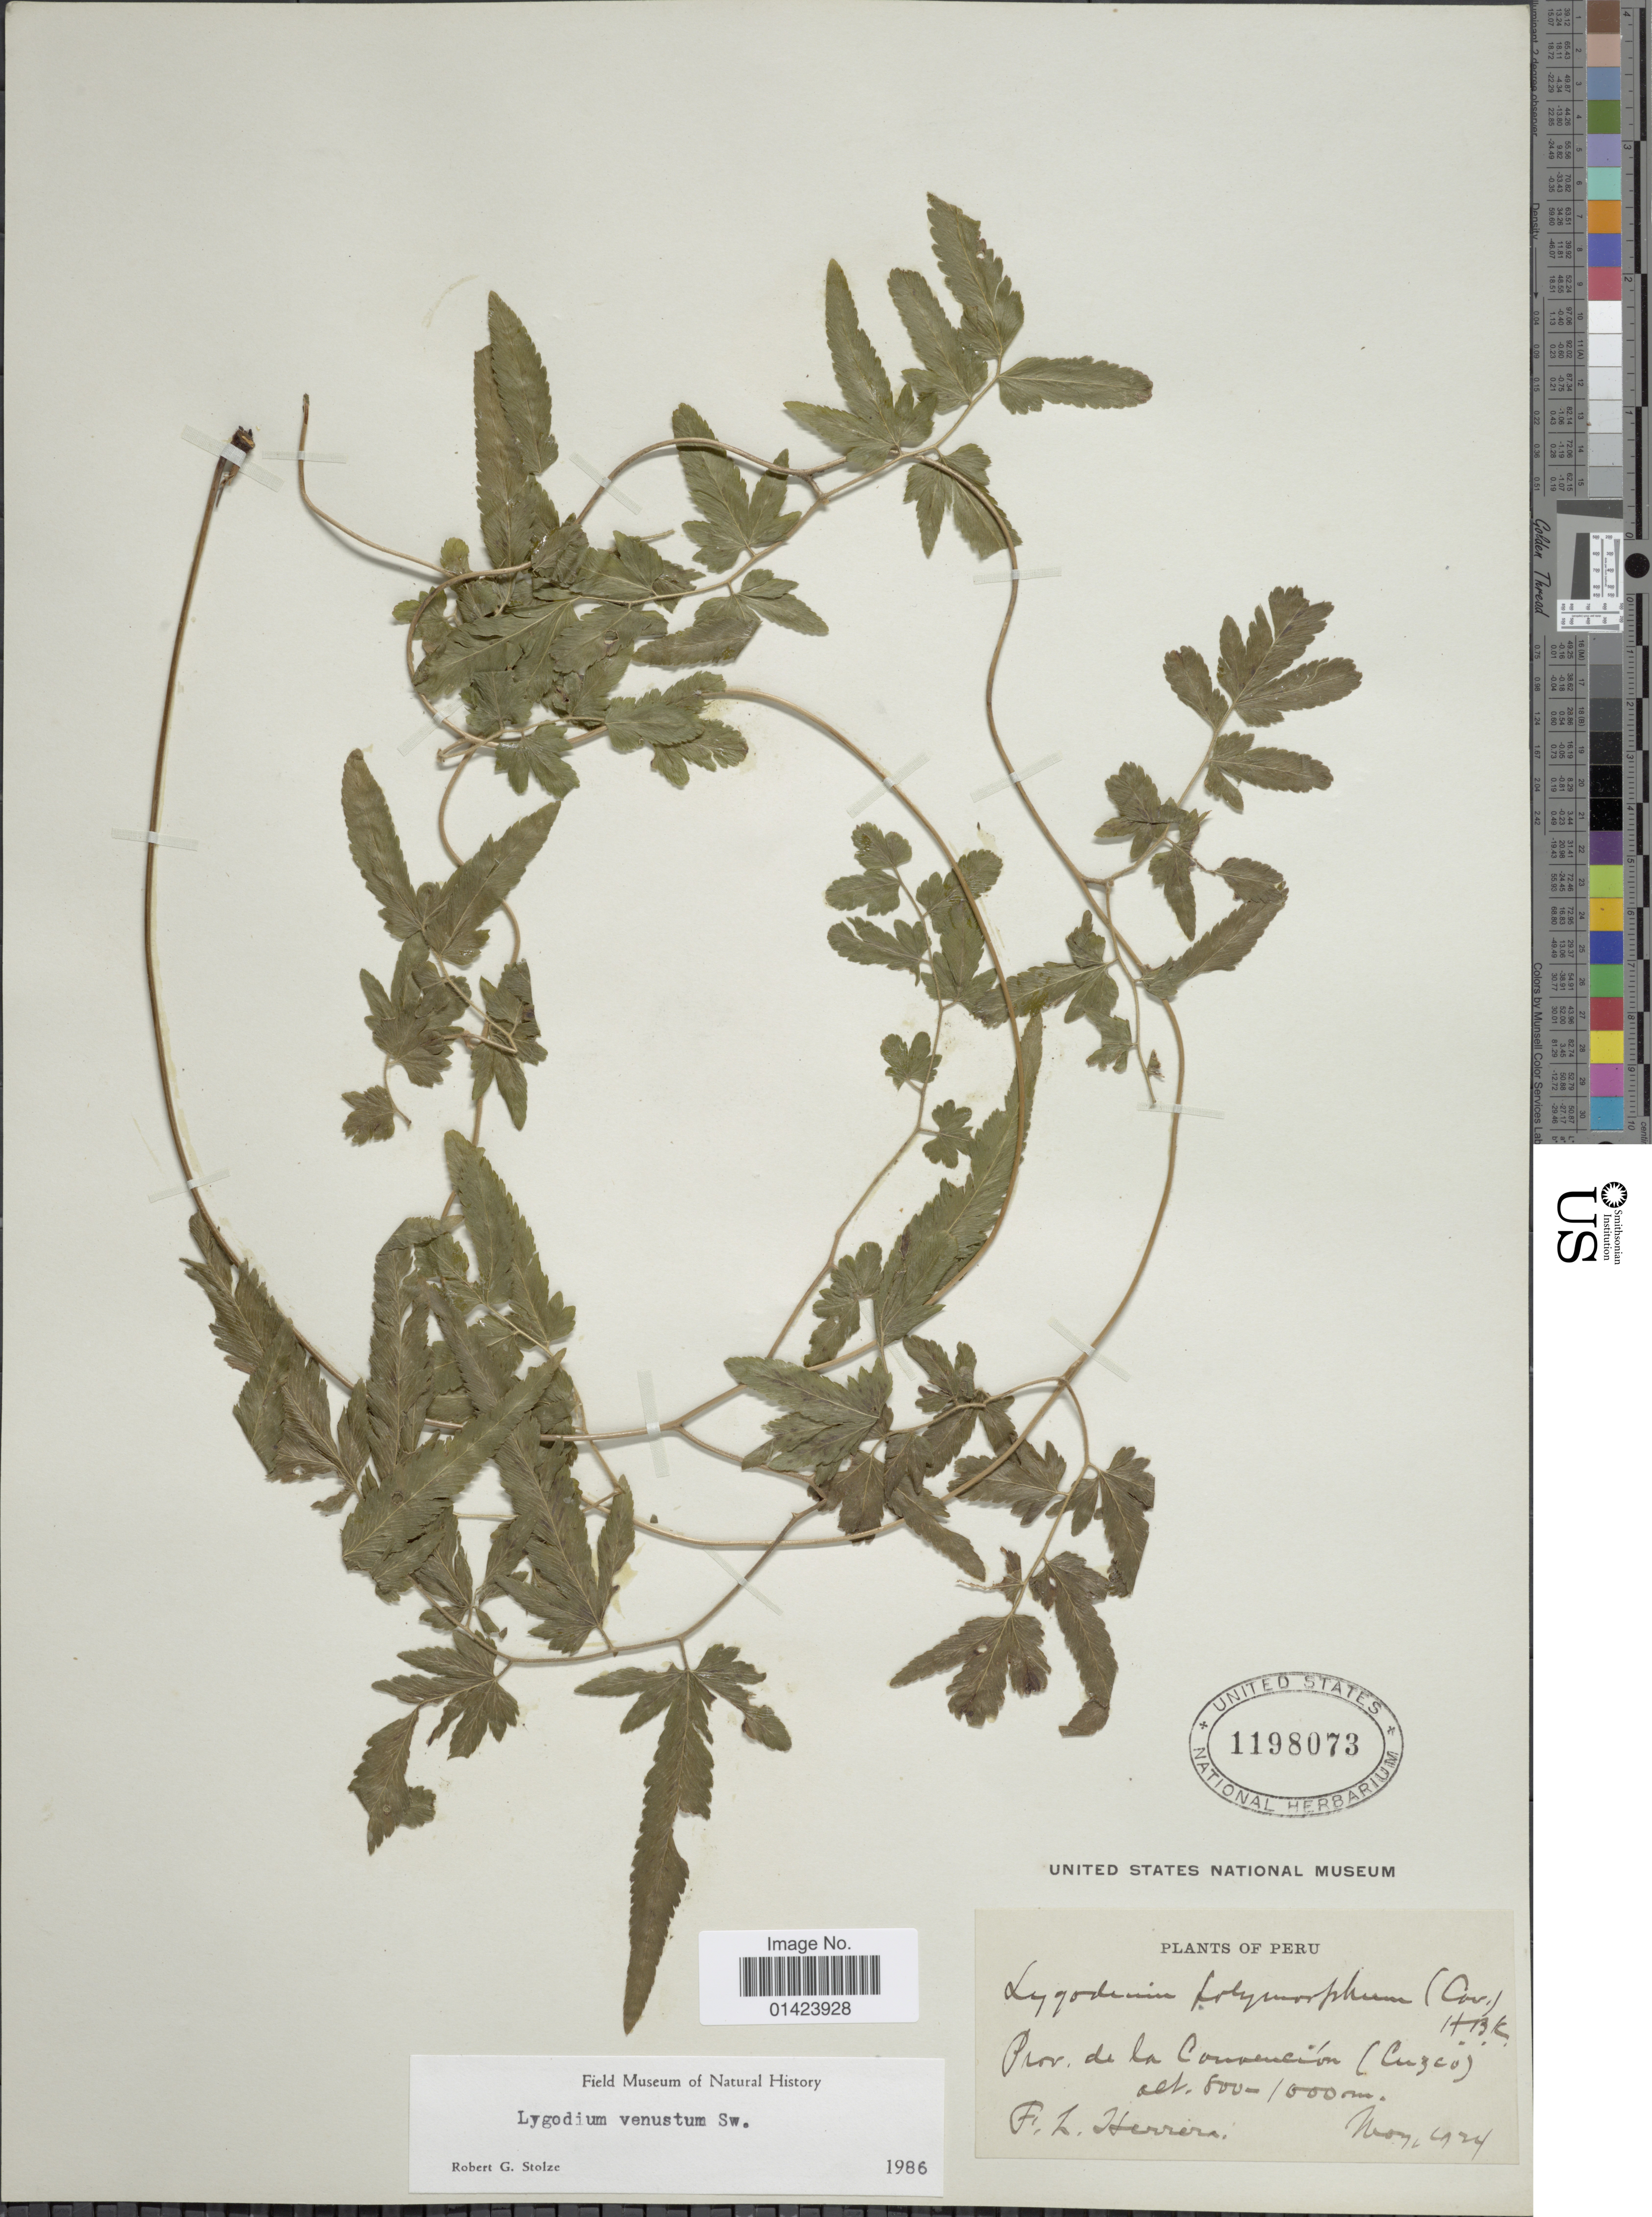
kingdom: Plantae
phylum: Tracheophyta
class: Polypodiopsida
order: Schizaeales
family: Lygodiaceae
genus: Lygodium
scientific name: Lygodium venustum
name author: Sw.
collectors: F. L. Herrera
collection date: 1924-05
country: Peru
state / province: Cusco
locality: Prov. de la Convencion (Cuzco)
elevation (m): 800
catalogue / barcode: US 1198073